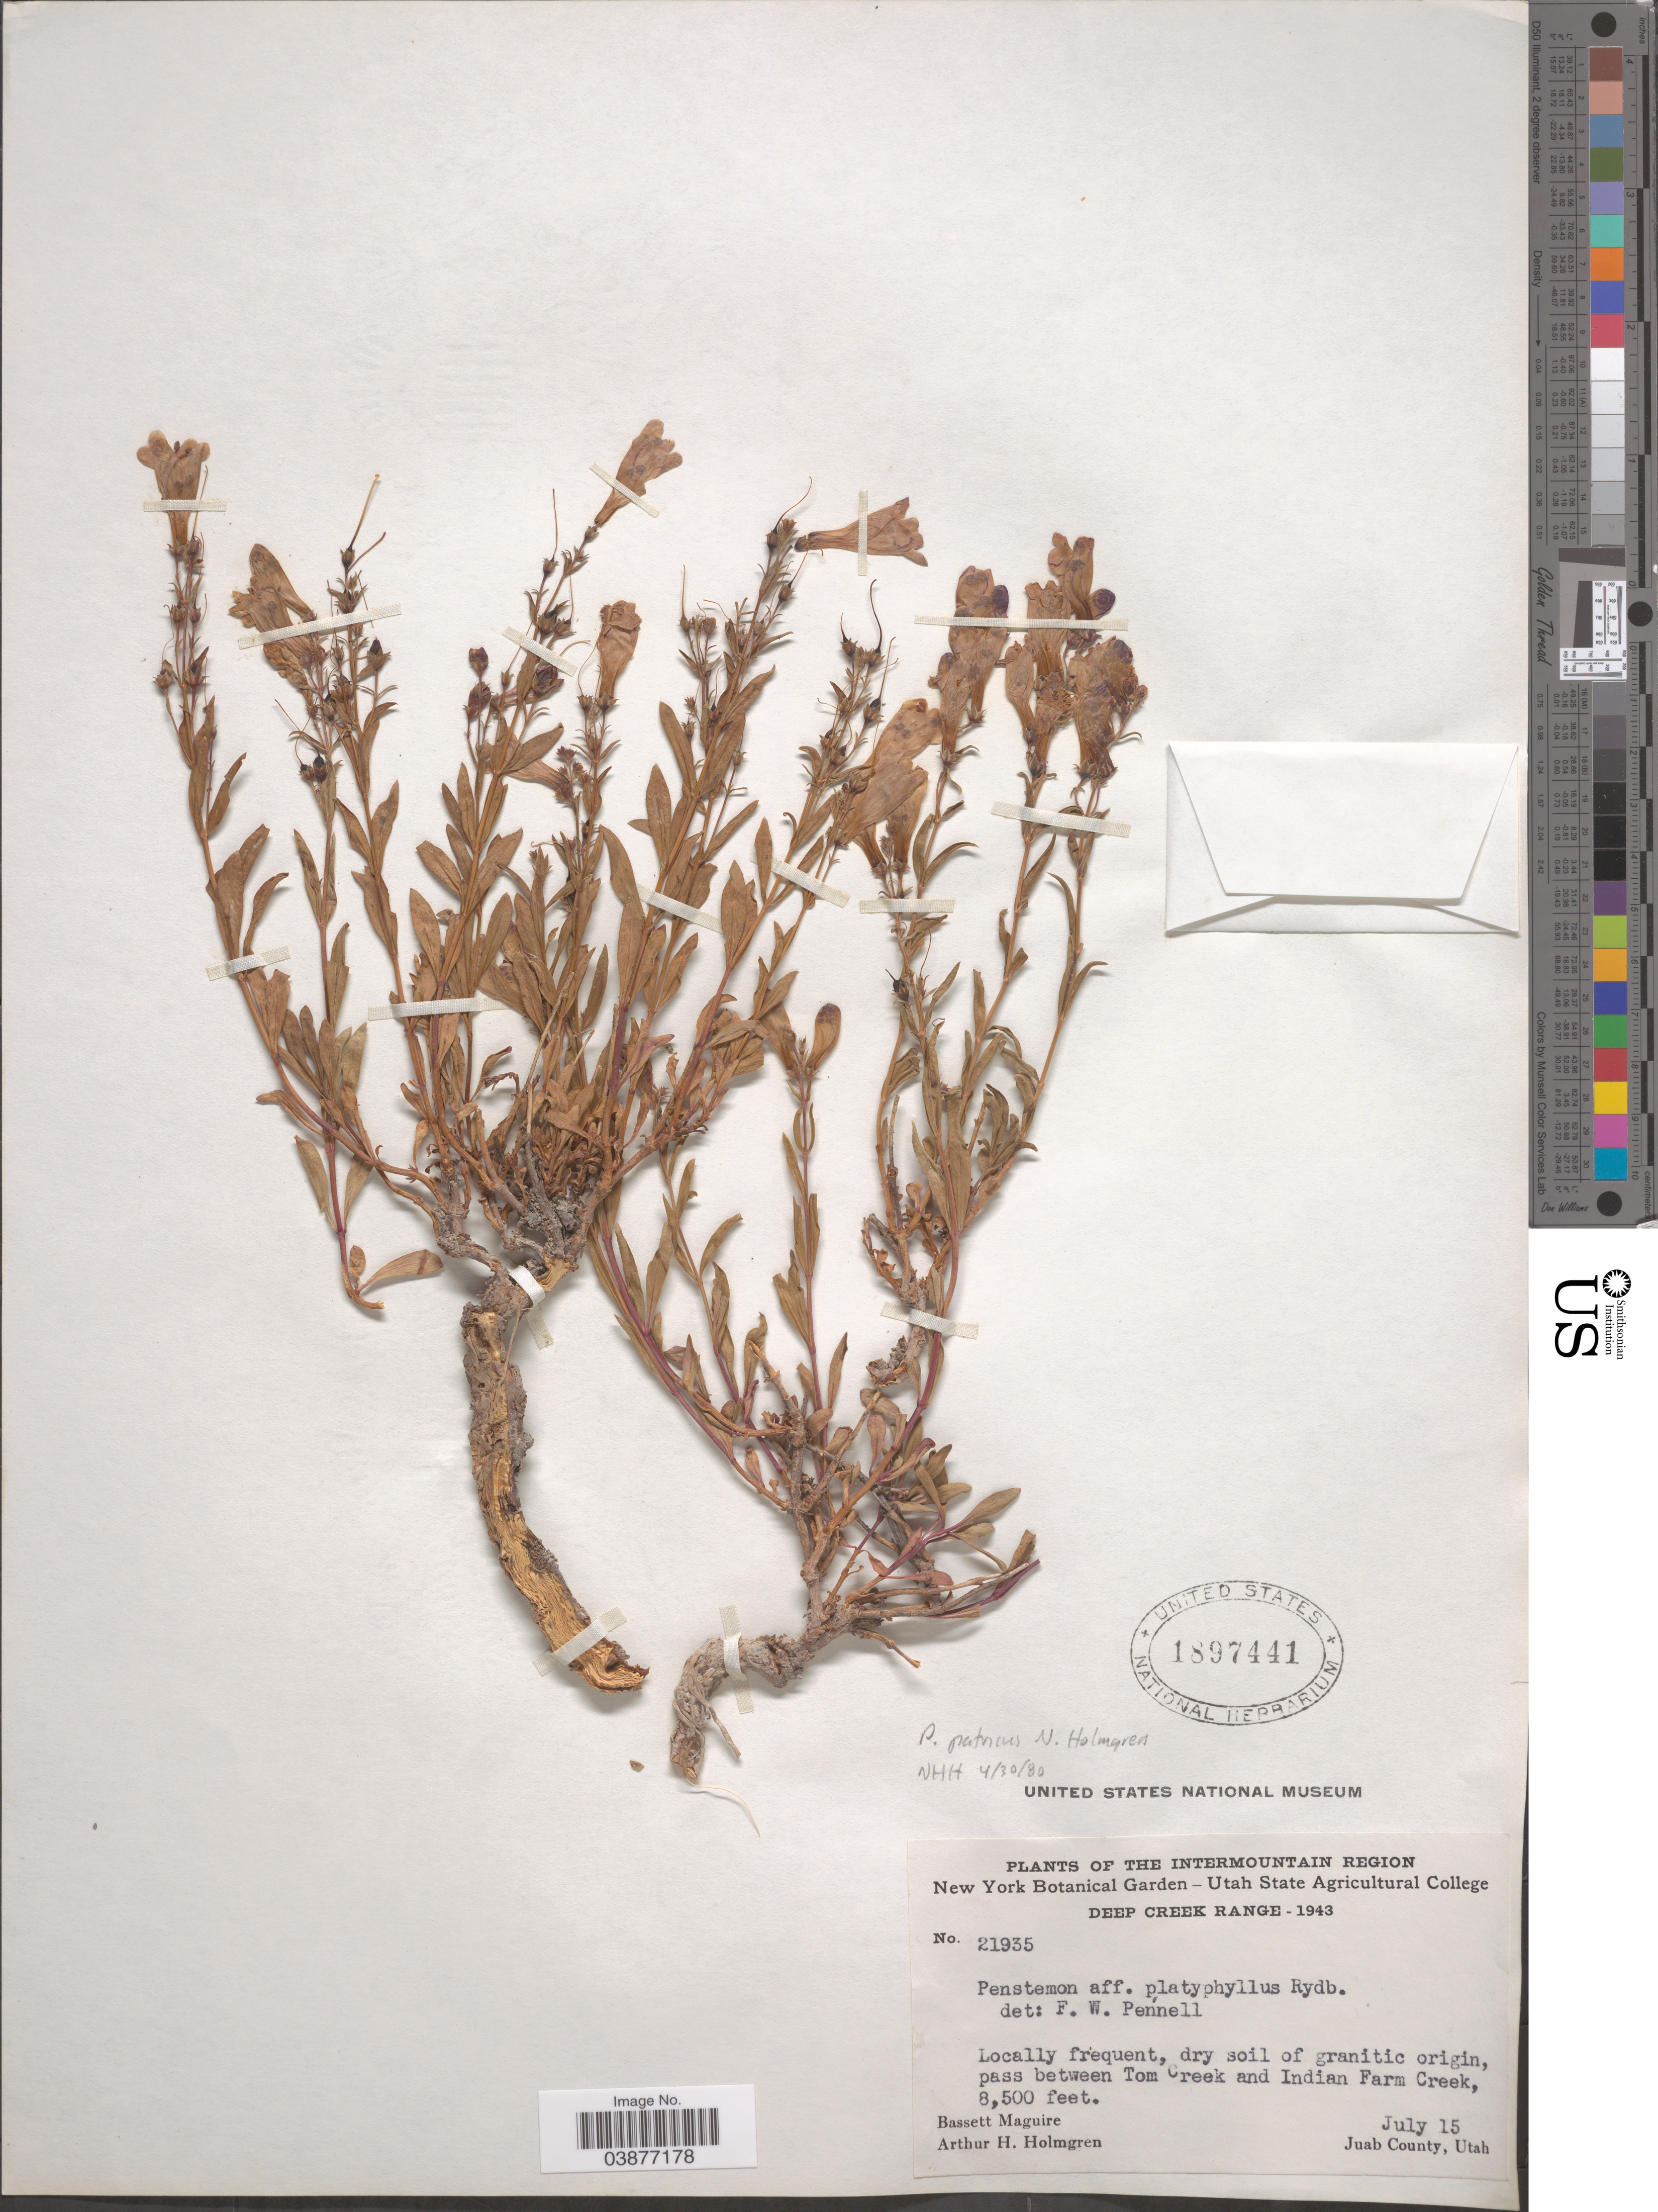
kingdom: Plantae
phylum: Tracheophyta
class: Magnoliopsida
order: Lamiales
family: Plantaginaceae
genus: Penstemon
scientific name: Penstemon patricus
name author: N.H. Holmgren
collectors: B. Maguire & A. H. Holmgren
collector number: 21935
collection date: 1943-07-15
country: United States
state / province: Utah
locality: The Intermountain Region. Deep Creek Range. Pass between Tom Creek and Indian Farm Creek. Juab County.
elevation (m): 2591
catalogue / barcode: US 1897441